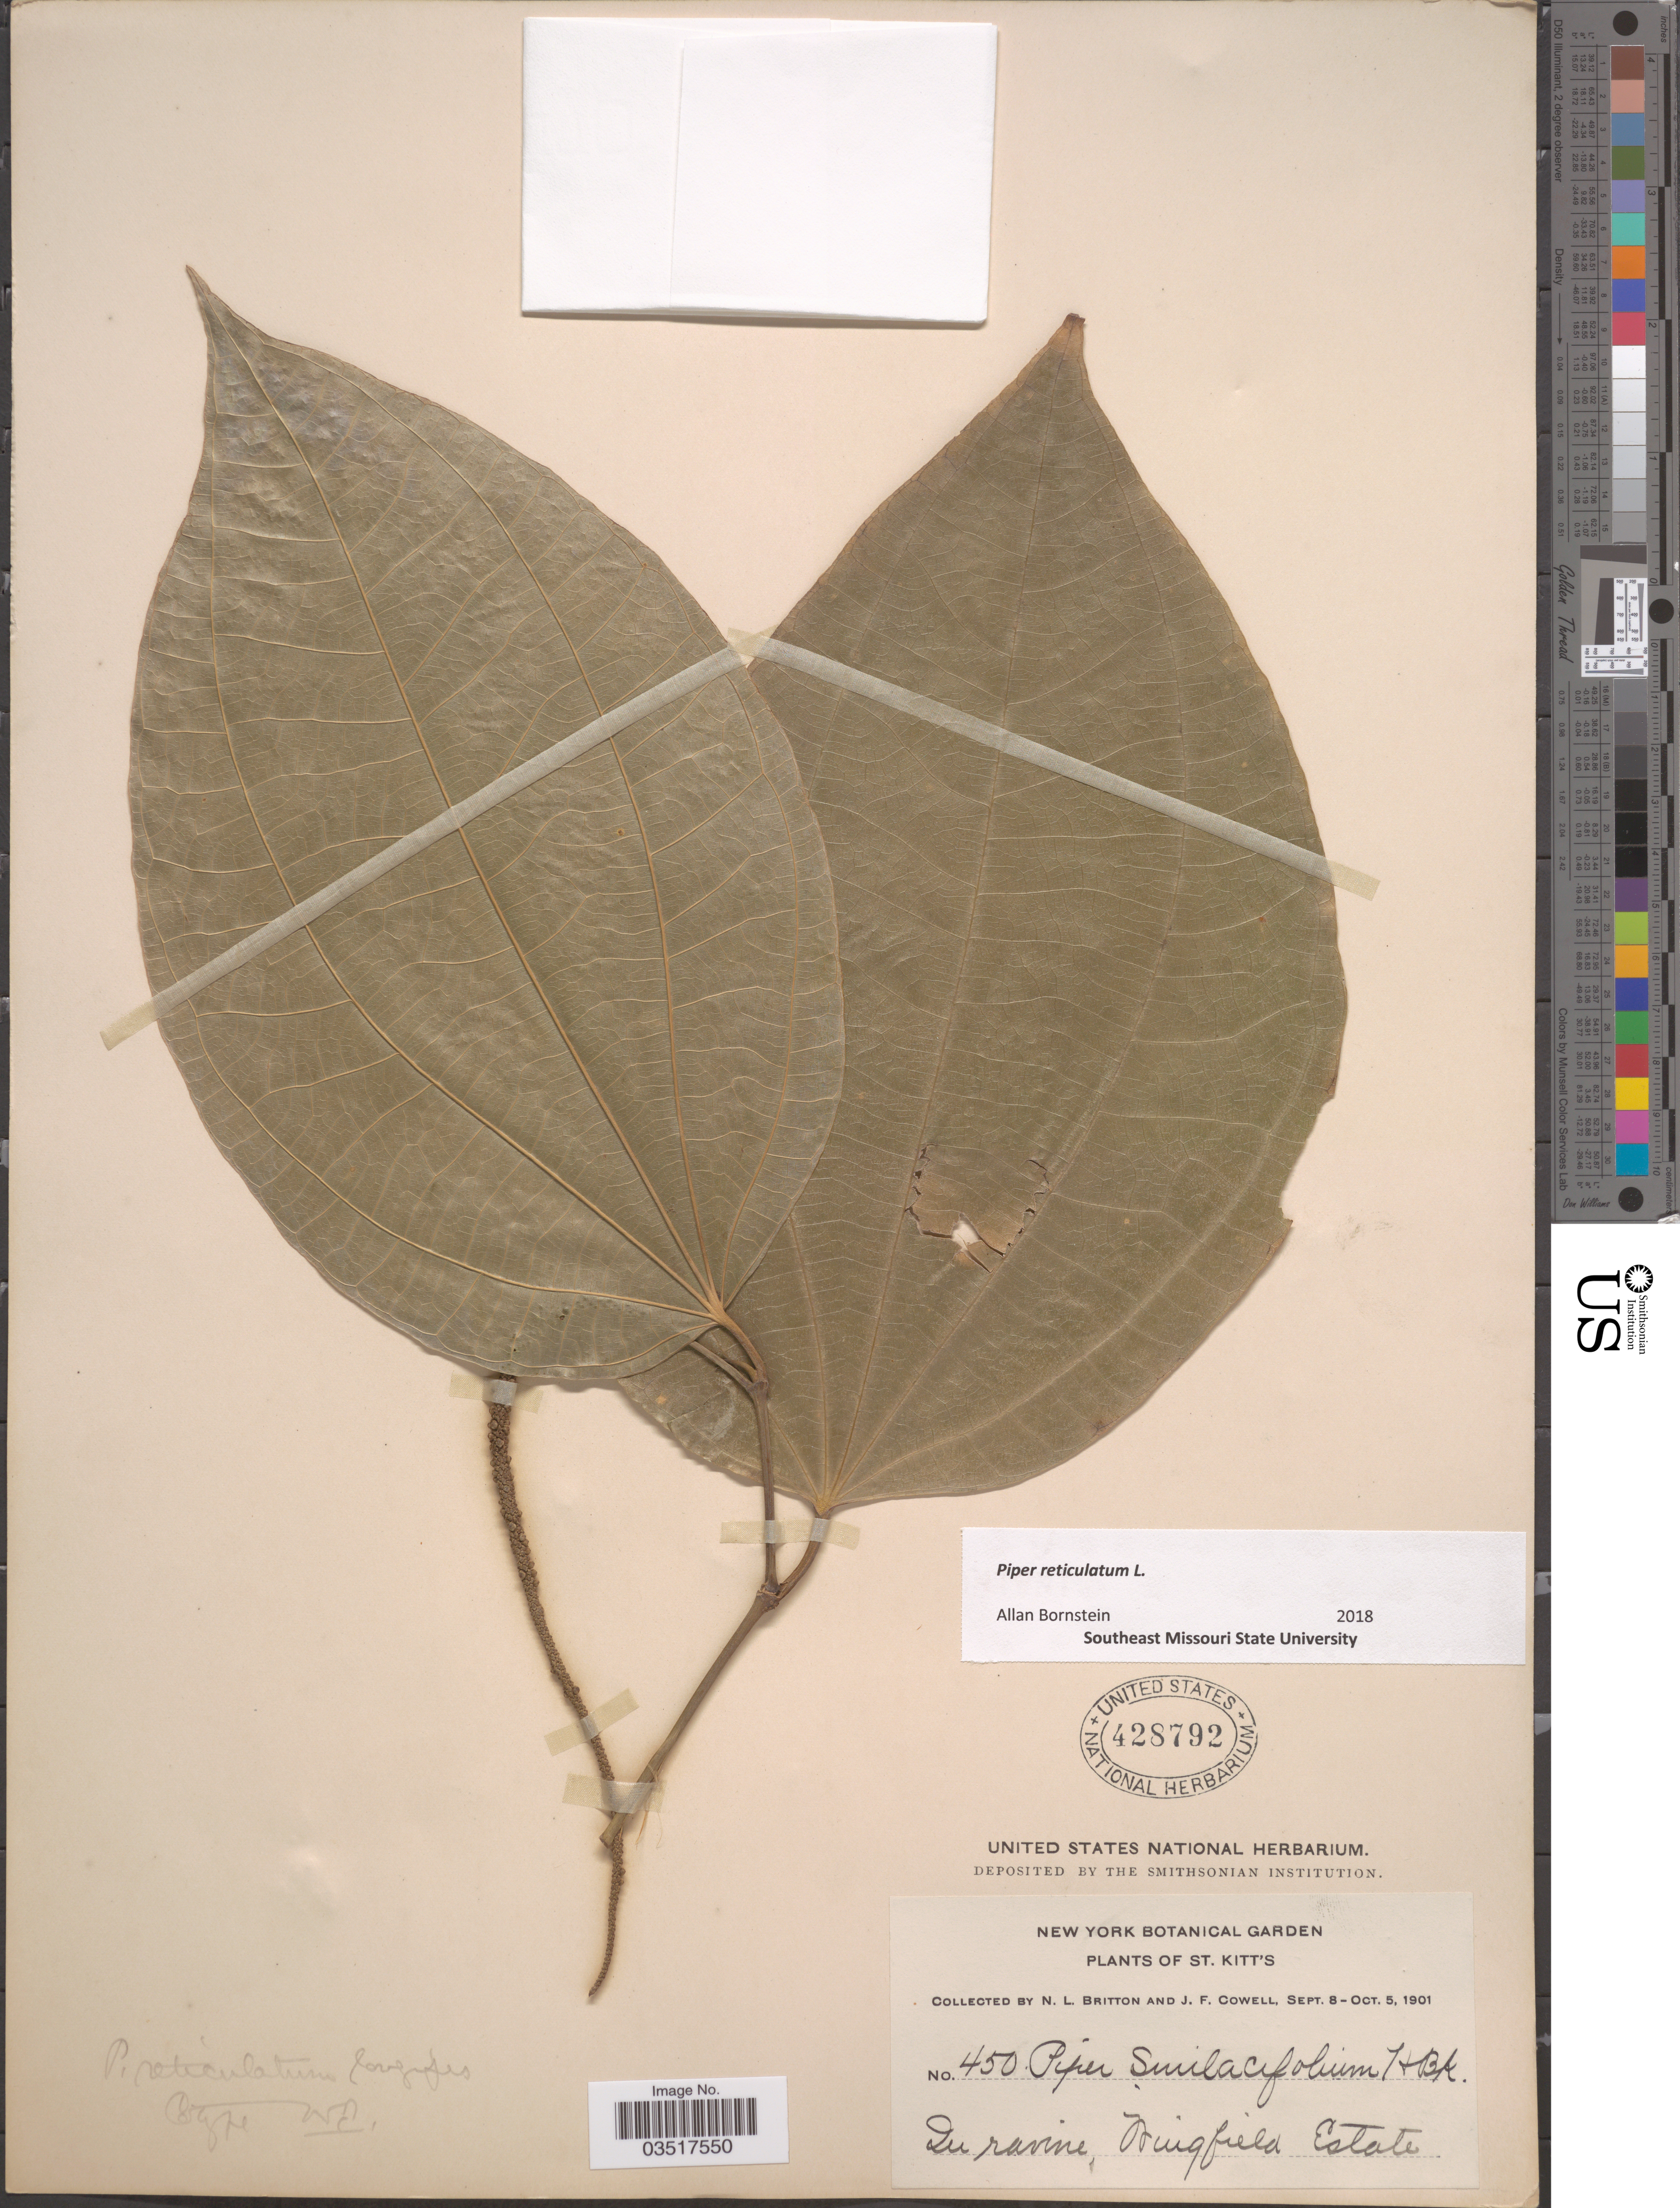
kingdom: Plantae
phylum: Tracheophyta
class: Magnoliopsida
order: Piperales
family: Piperaceae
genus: Piper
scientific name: Piper reticulatum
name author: L.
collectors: N. Britton & J. F. Cowell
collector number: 450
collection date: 1901-09-08/1901-10-05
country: St. Christopher-Nevis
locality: St. Kitt's. Wingfield Estate.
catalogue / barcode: US 428792